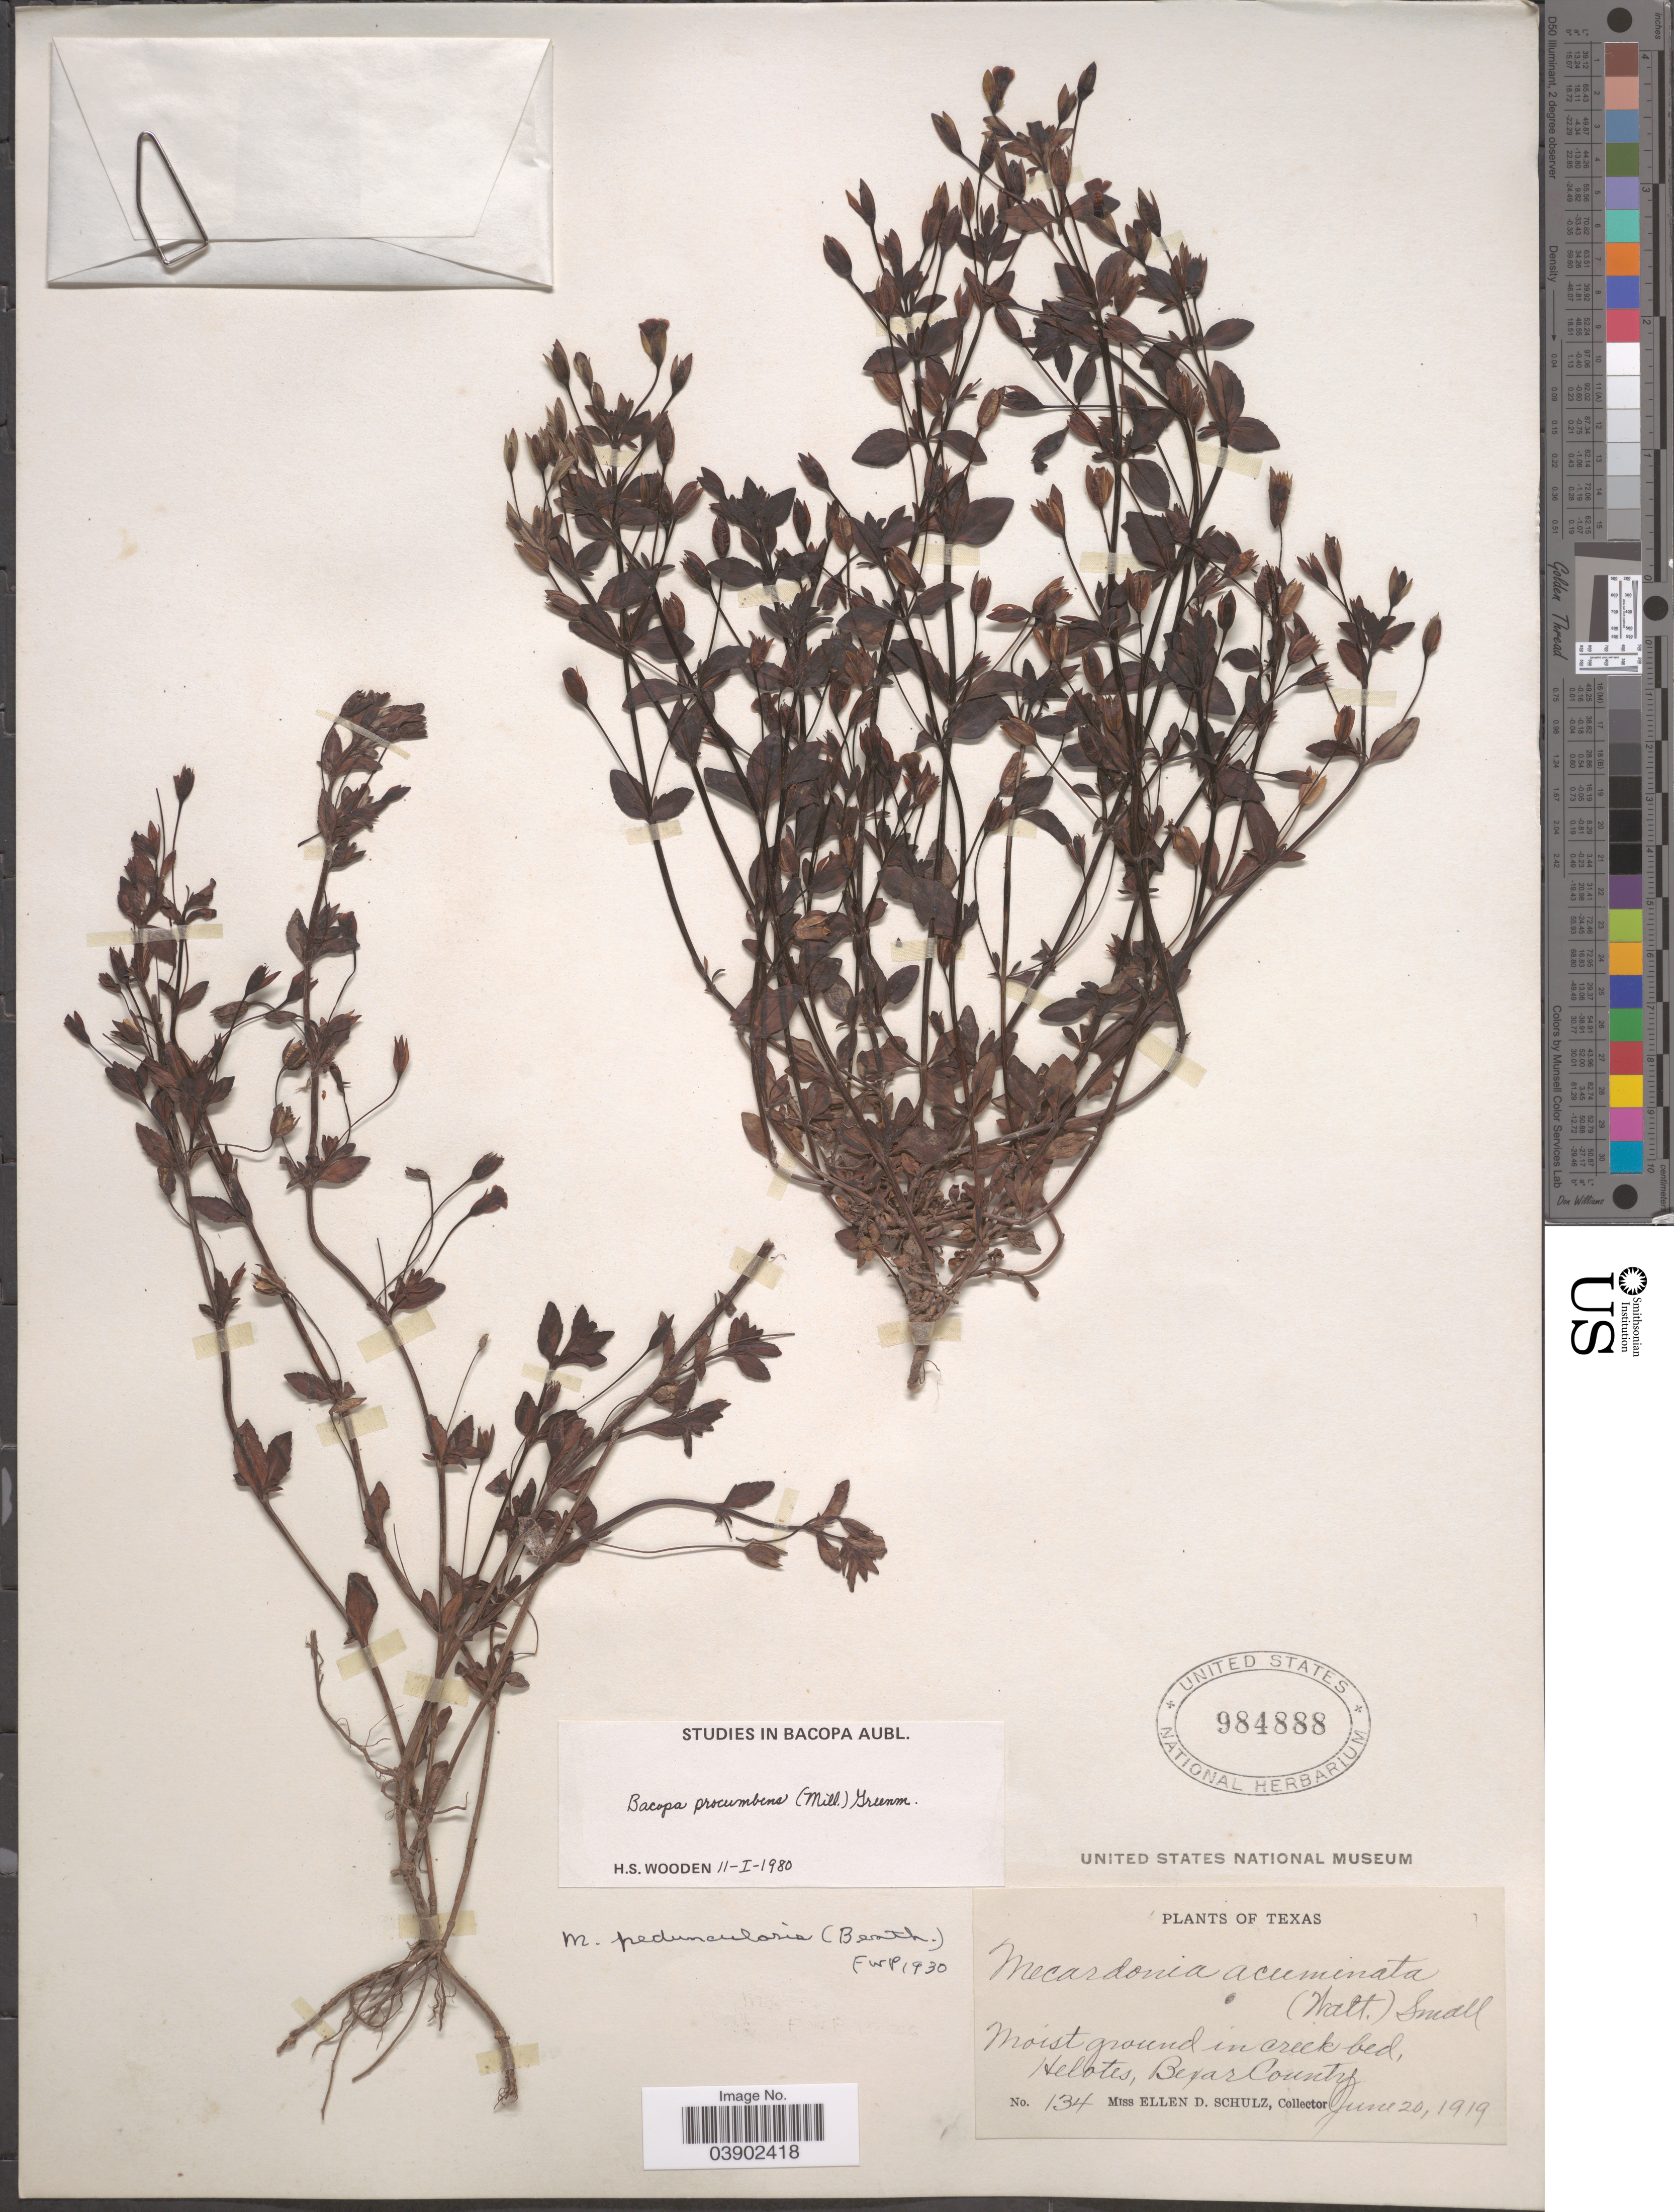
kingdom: Plantae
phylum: Tracheophyta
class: Magnoliopsida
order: Lamiales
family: Plantaginaceae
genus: Mecardonia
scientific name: Mecardonia procumbens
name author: (Mill.) Small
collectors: E. D. Schulz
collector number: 134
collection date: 1919-06-20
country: United States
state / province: Texas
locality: Moist ground in creek bed, Helotes, Bexar County.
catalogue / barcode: US 984888